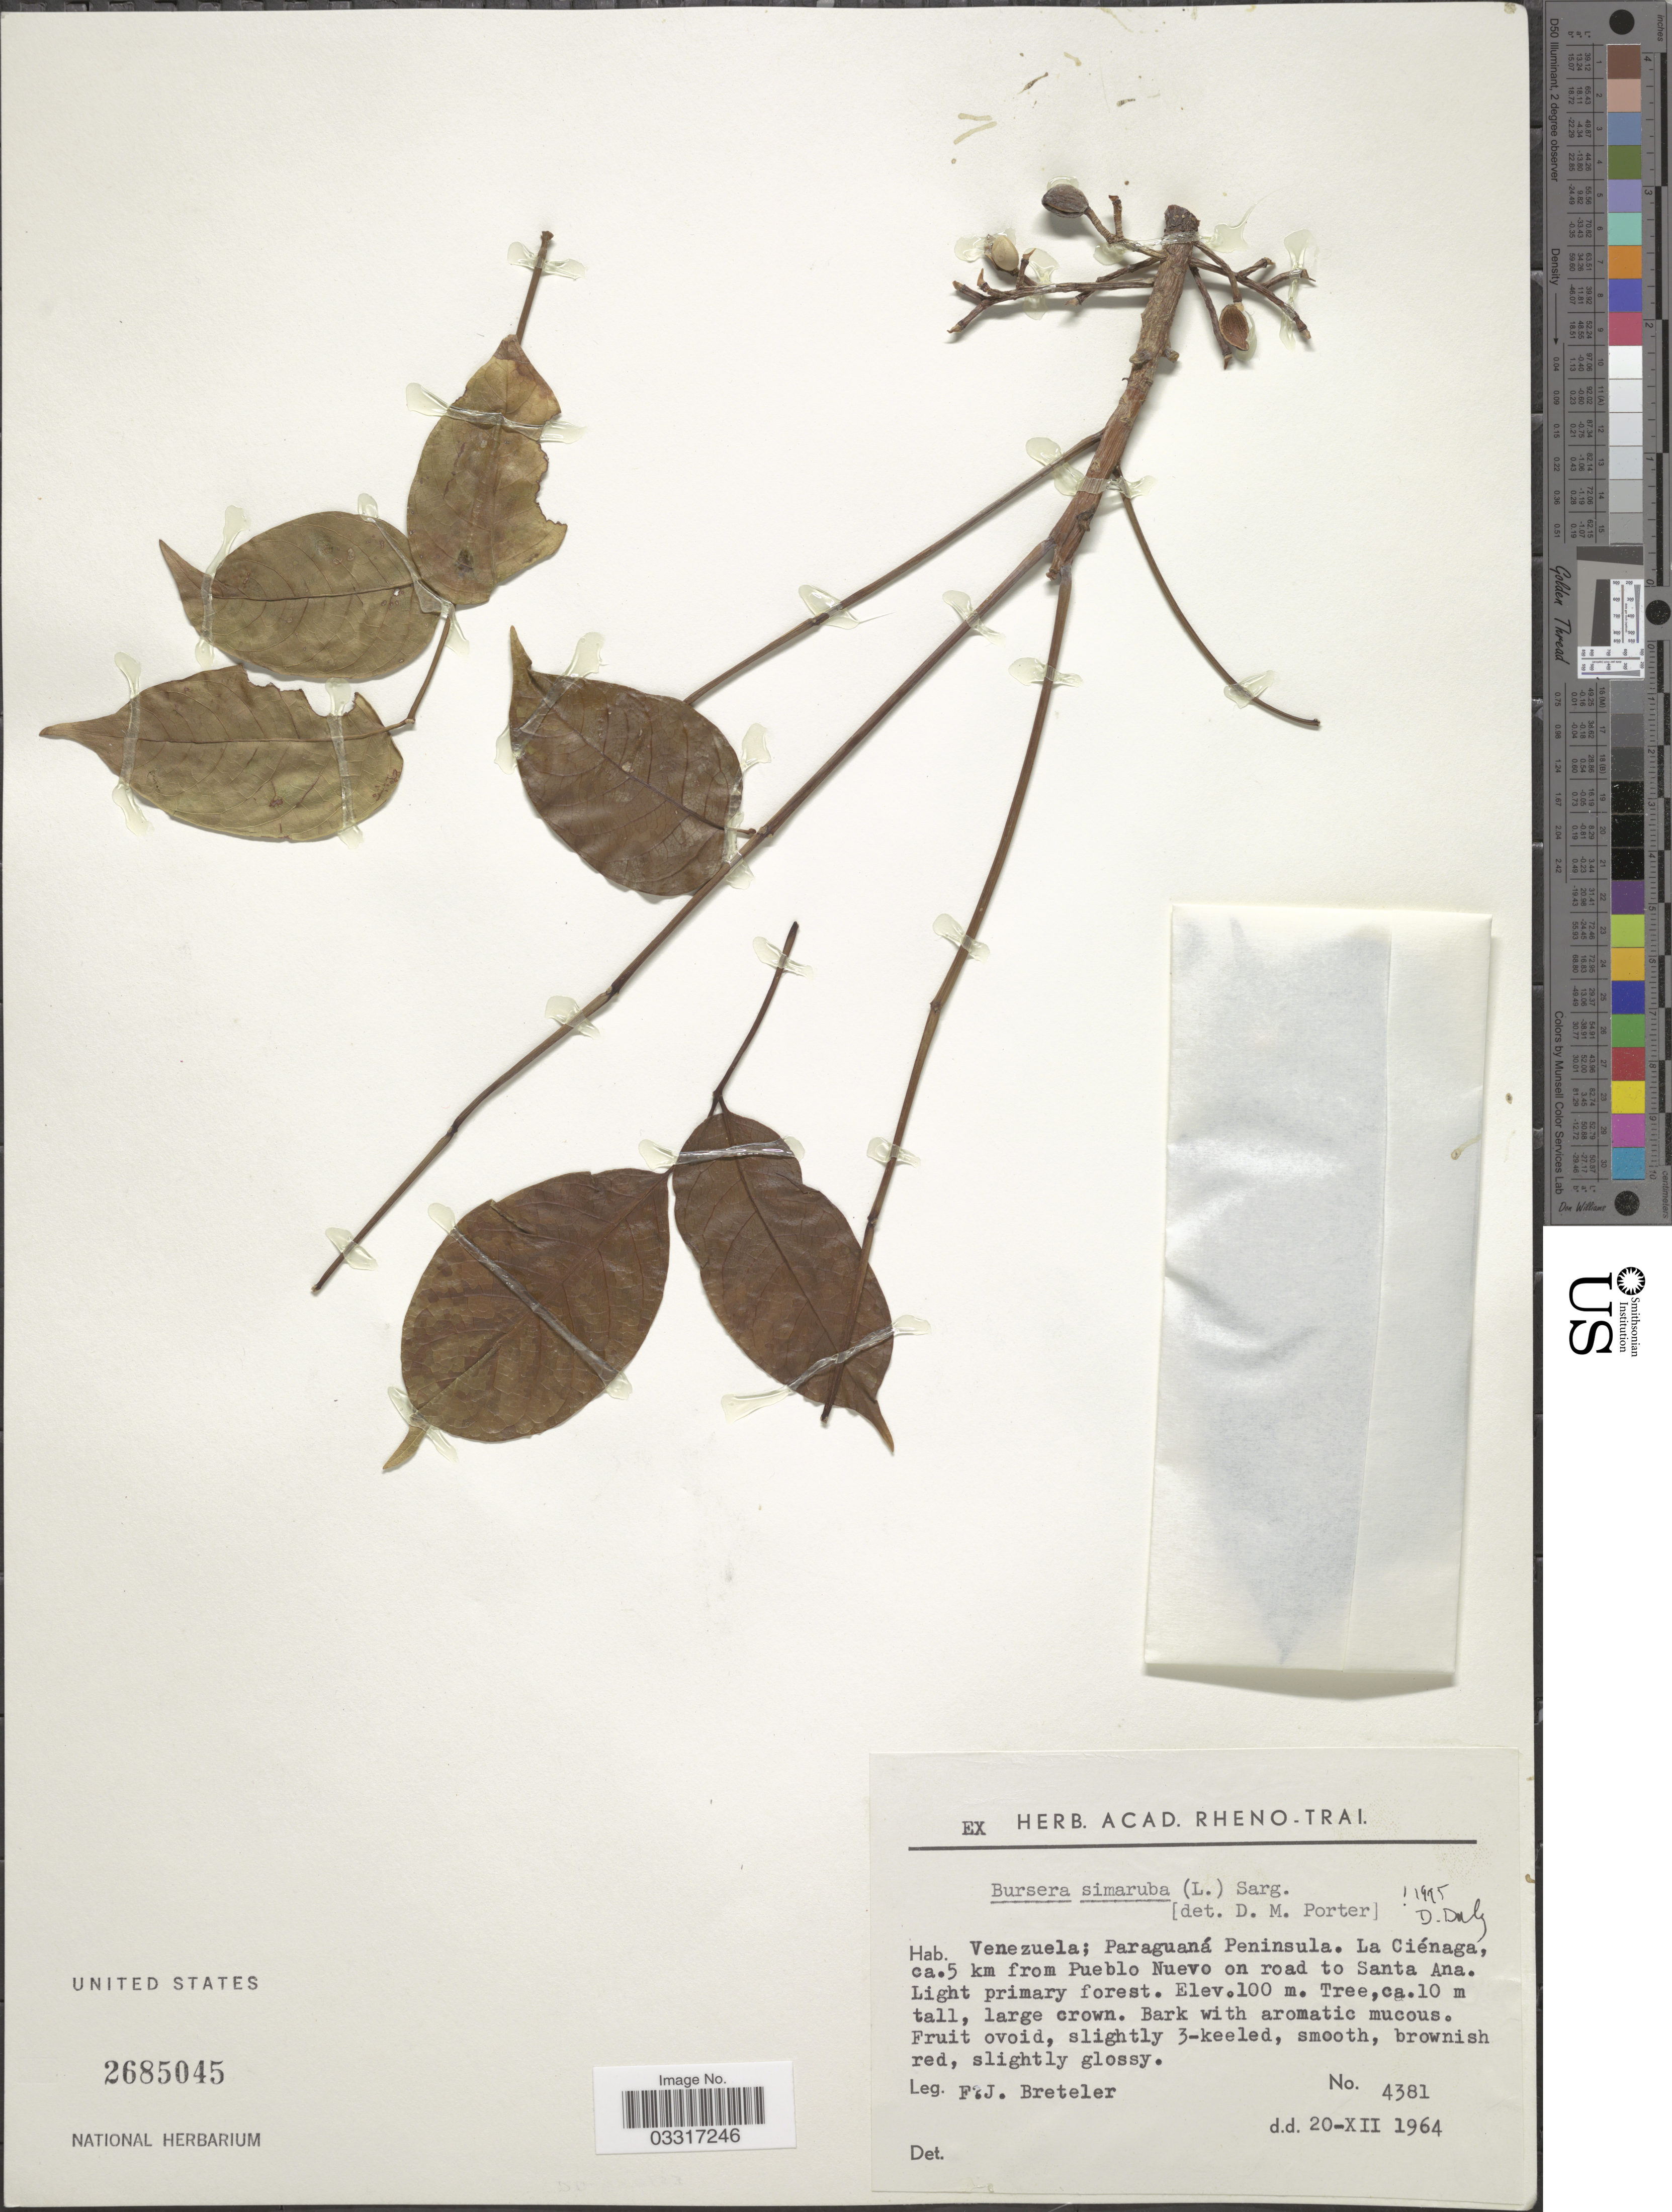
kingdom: Plantae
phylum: Tracheophyta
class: Magnoliopsida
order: Sapindales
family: Burseraceae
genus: Bursera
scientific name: Bursera simaruba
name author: (L.) Sarg.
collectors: F. J. Breteler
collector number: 4381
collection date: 1964-12-20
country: Venezuela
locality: Paraguaná Península. La Ciénega, ca. 5 km from Pueblo Nuevo on road to Sta. Ana.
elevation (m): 100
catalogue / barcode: US 2685045